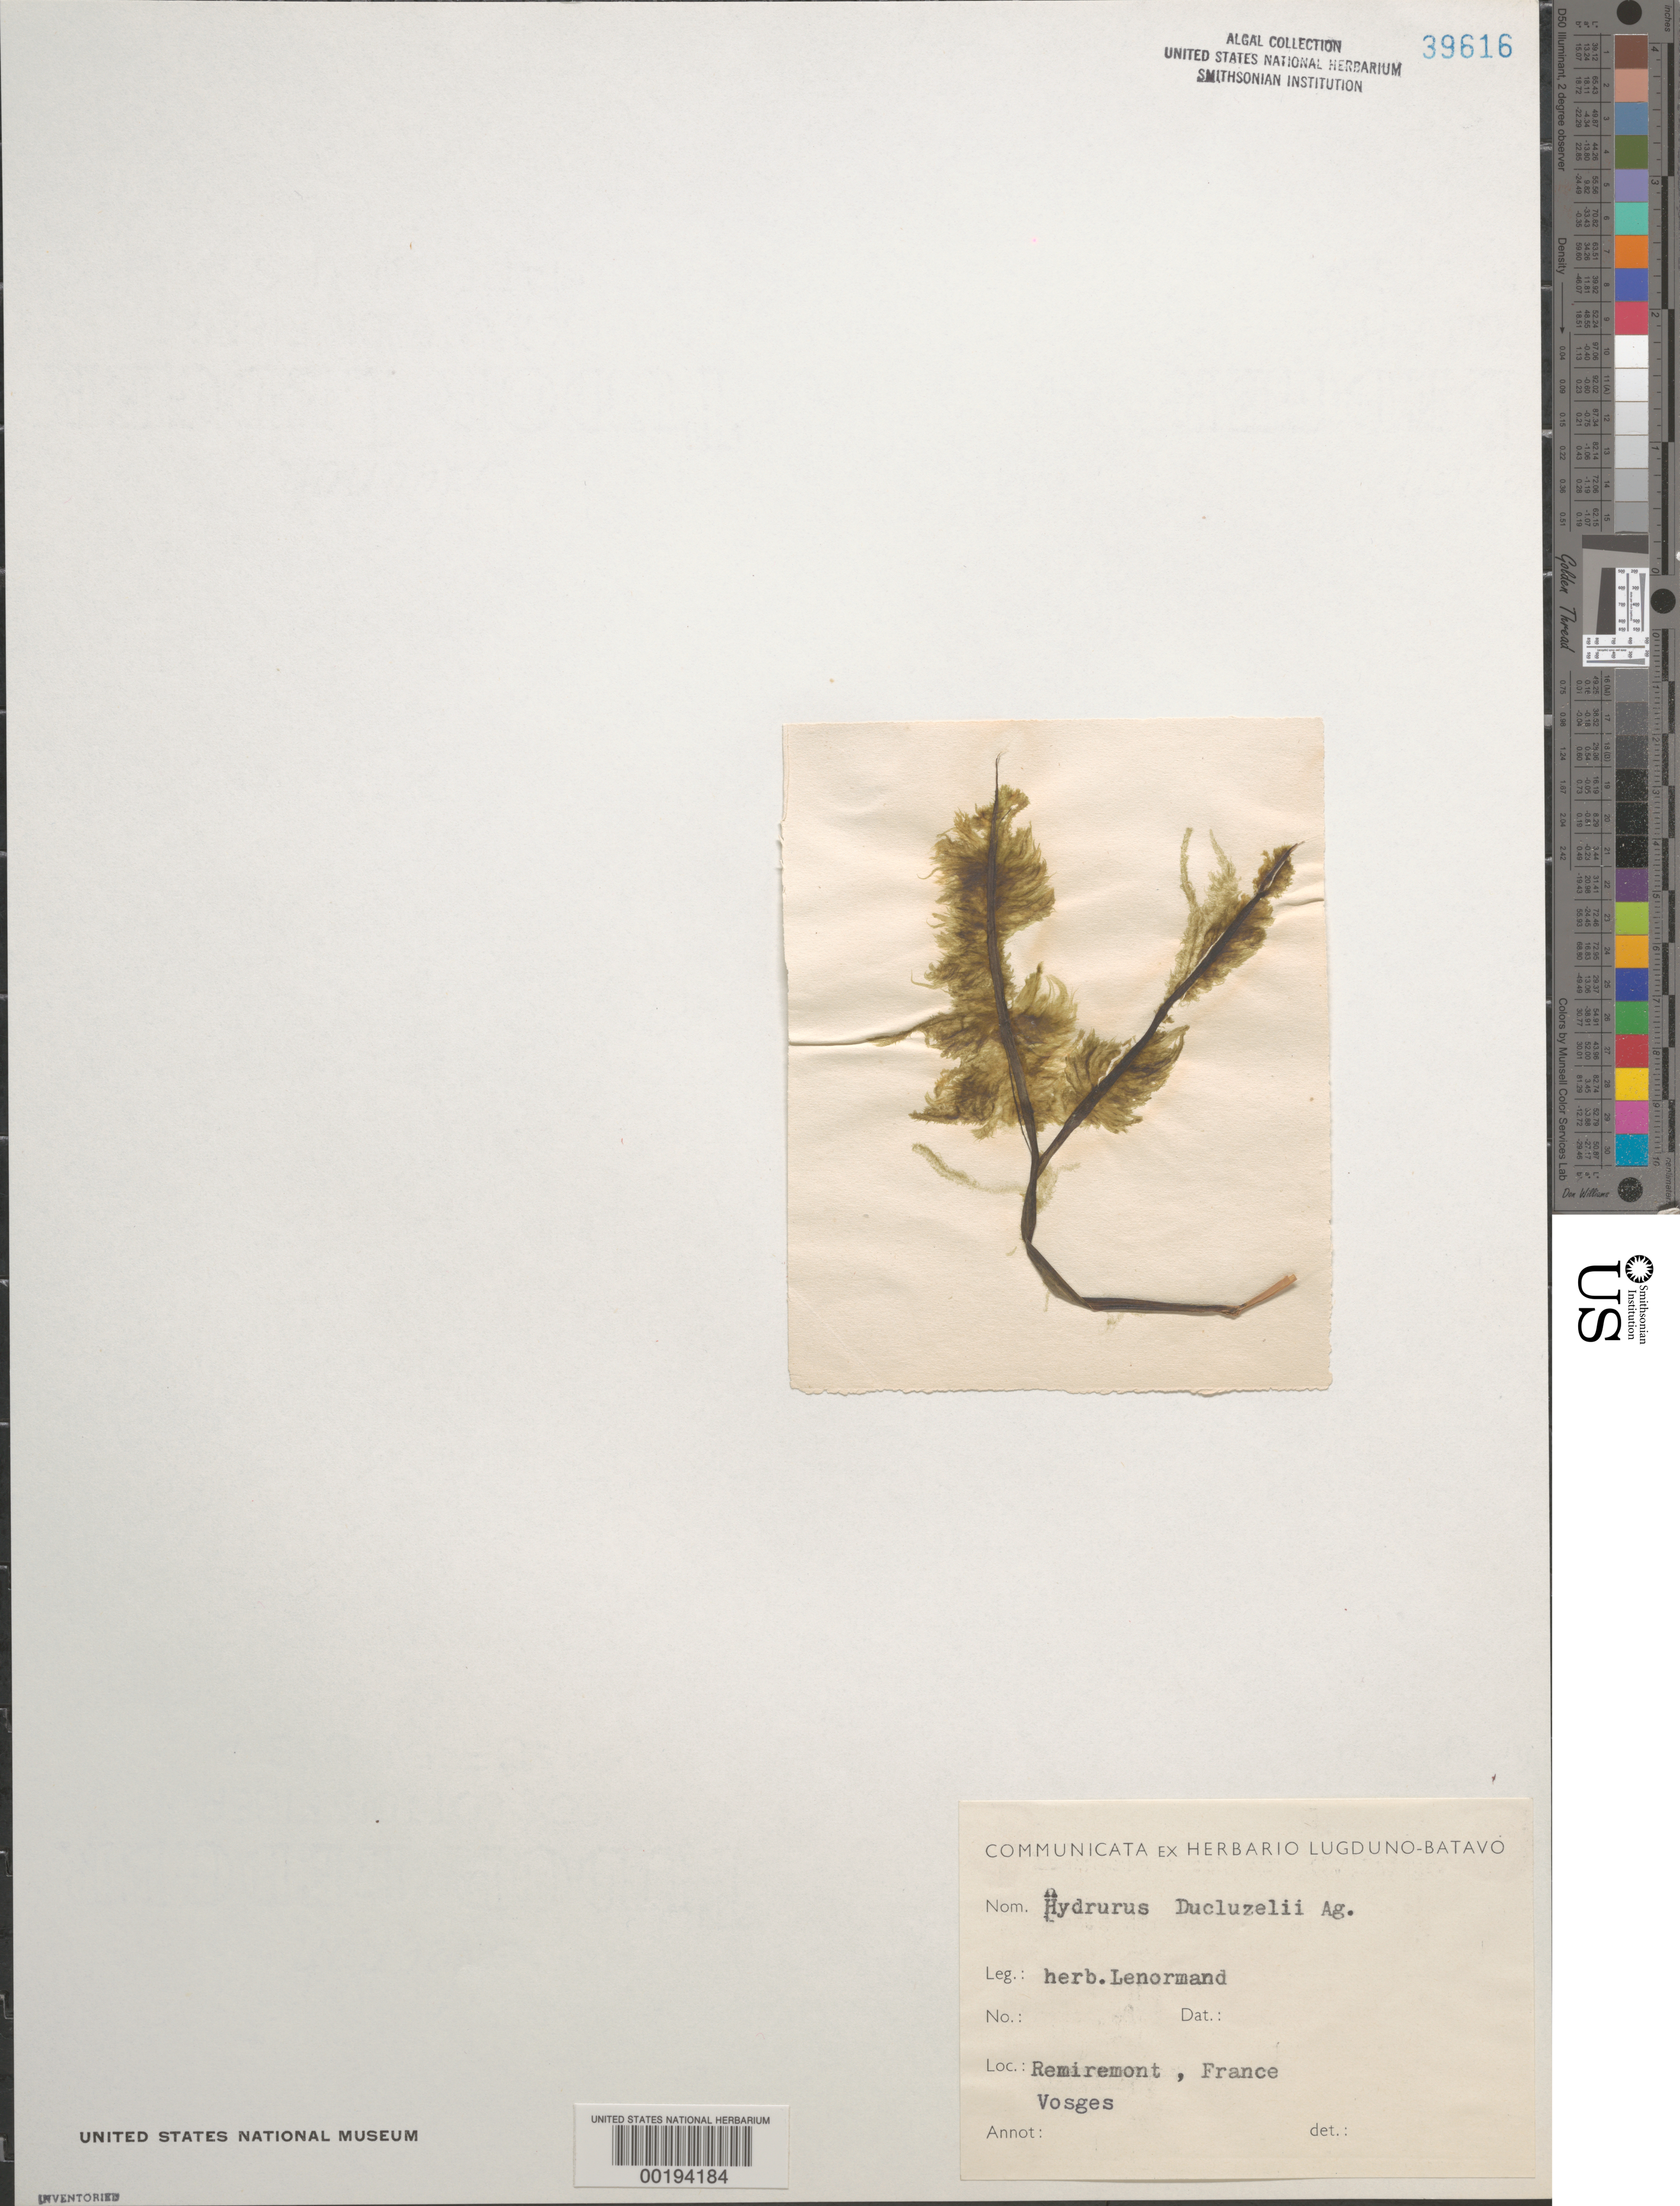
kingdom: Chromista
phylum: Ochrophyta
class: Chrysophyceae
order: Hydrurales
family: Hydruraceae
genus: Hydrurus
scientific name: Hydrurus ducluzelii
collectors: S. Lenormand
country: France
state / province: Grand Est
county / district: Vosges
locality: Remiremont, Vosges Mountains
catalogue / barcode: US 39616